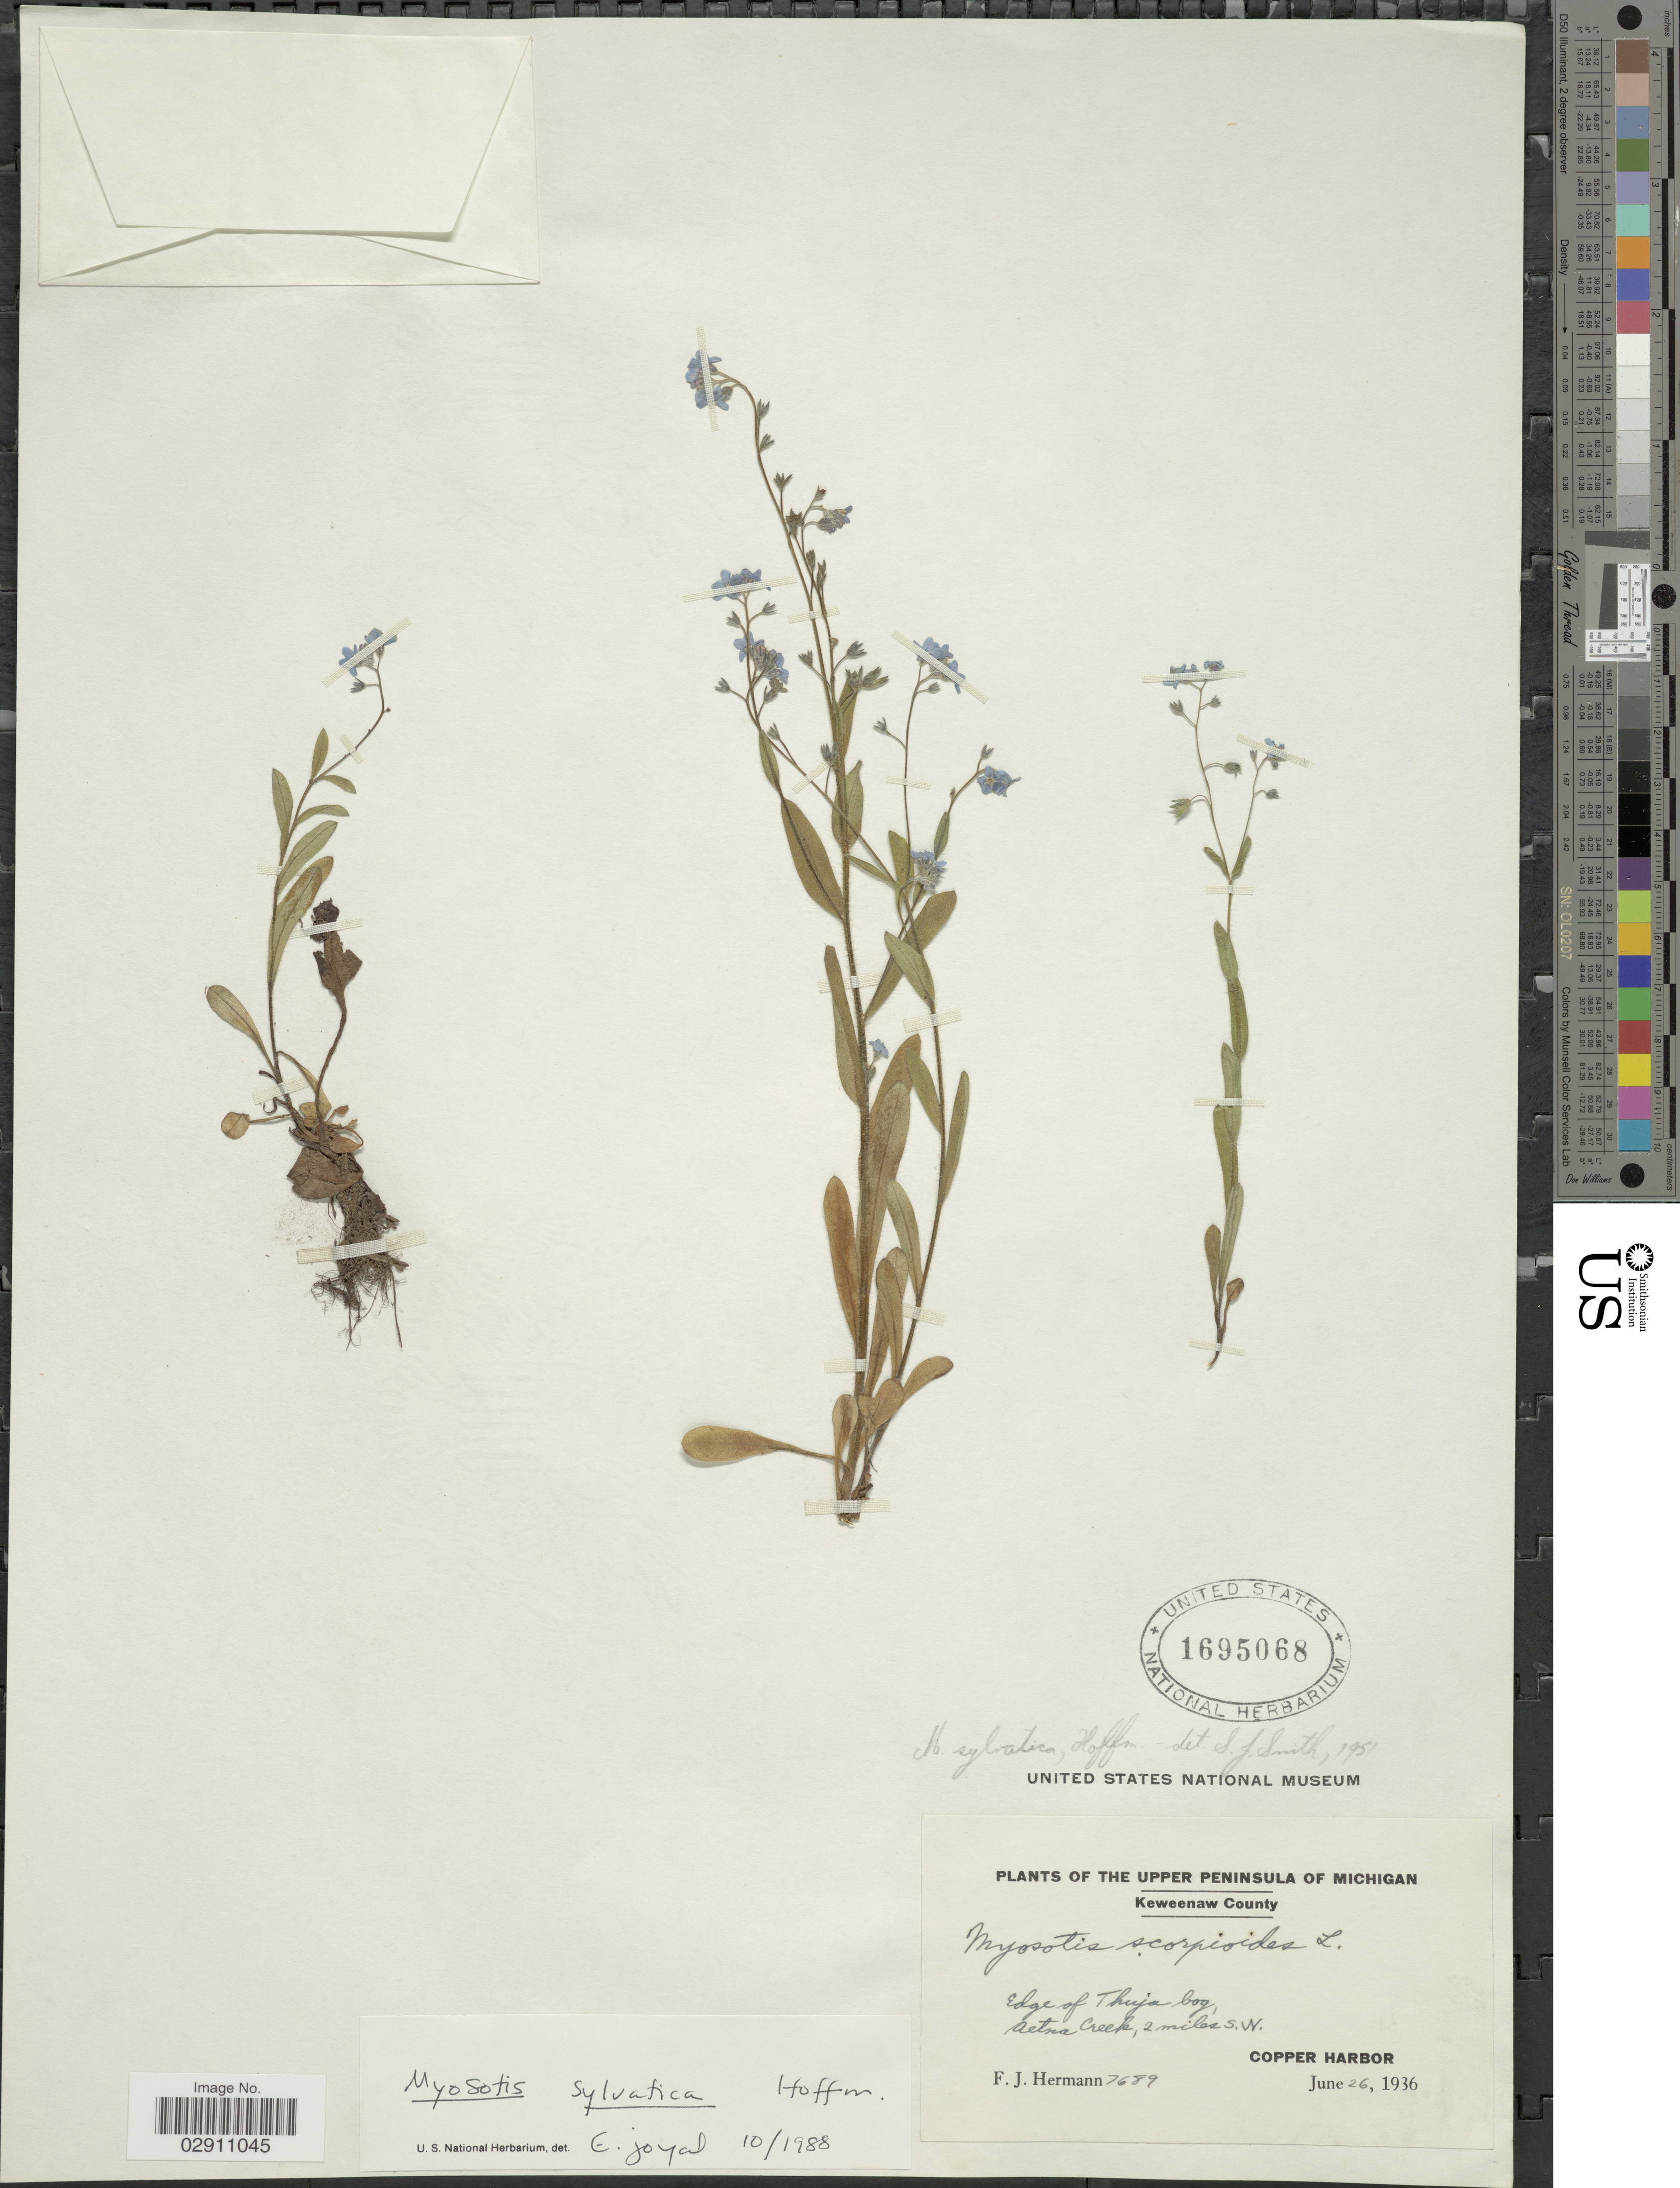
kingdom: Plantae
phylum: Tracheophyta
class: Magnoliopsida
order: Boraginales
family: Boraginaceae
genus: Myosotis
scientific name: Myosotis sylvatica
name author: Ehrh. ex Hoffm.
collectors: F. J. Hermann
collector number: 7689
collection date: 1936-06-26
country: United States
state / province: Michigan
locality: The Upper Peninsula of Michigan. Keweenaw County. Edge of Thuja bog, Aetna Creek, 2 miles S.W. Copper Harbor.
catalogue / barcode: US 1695068